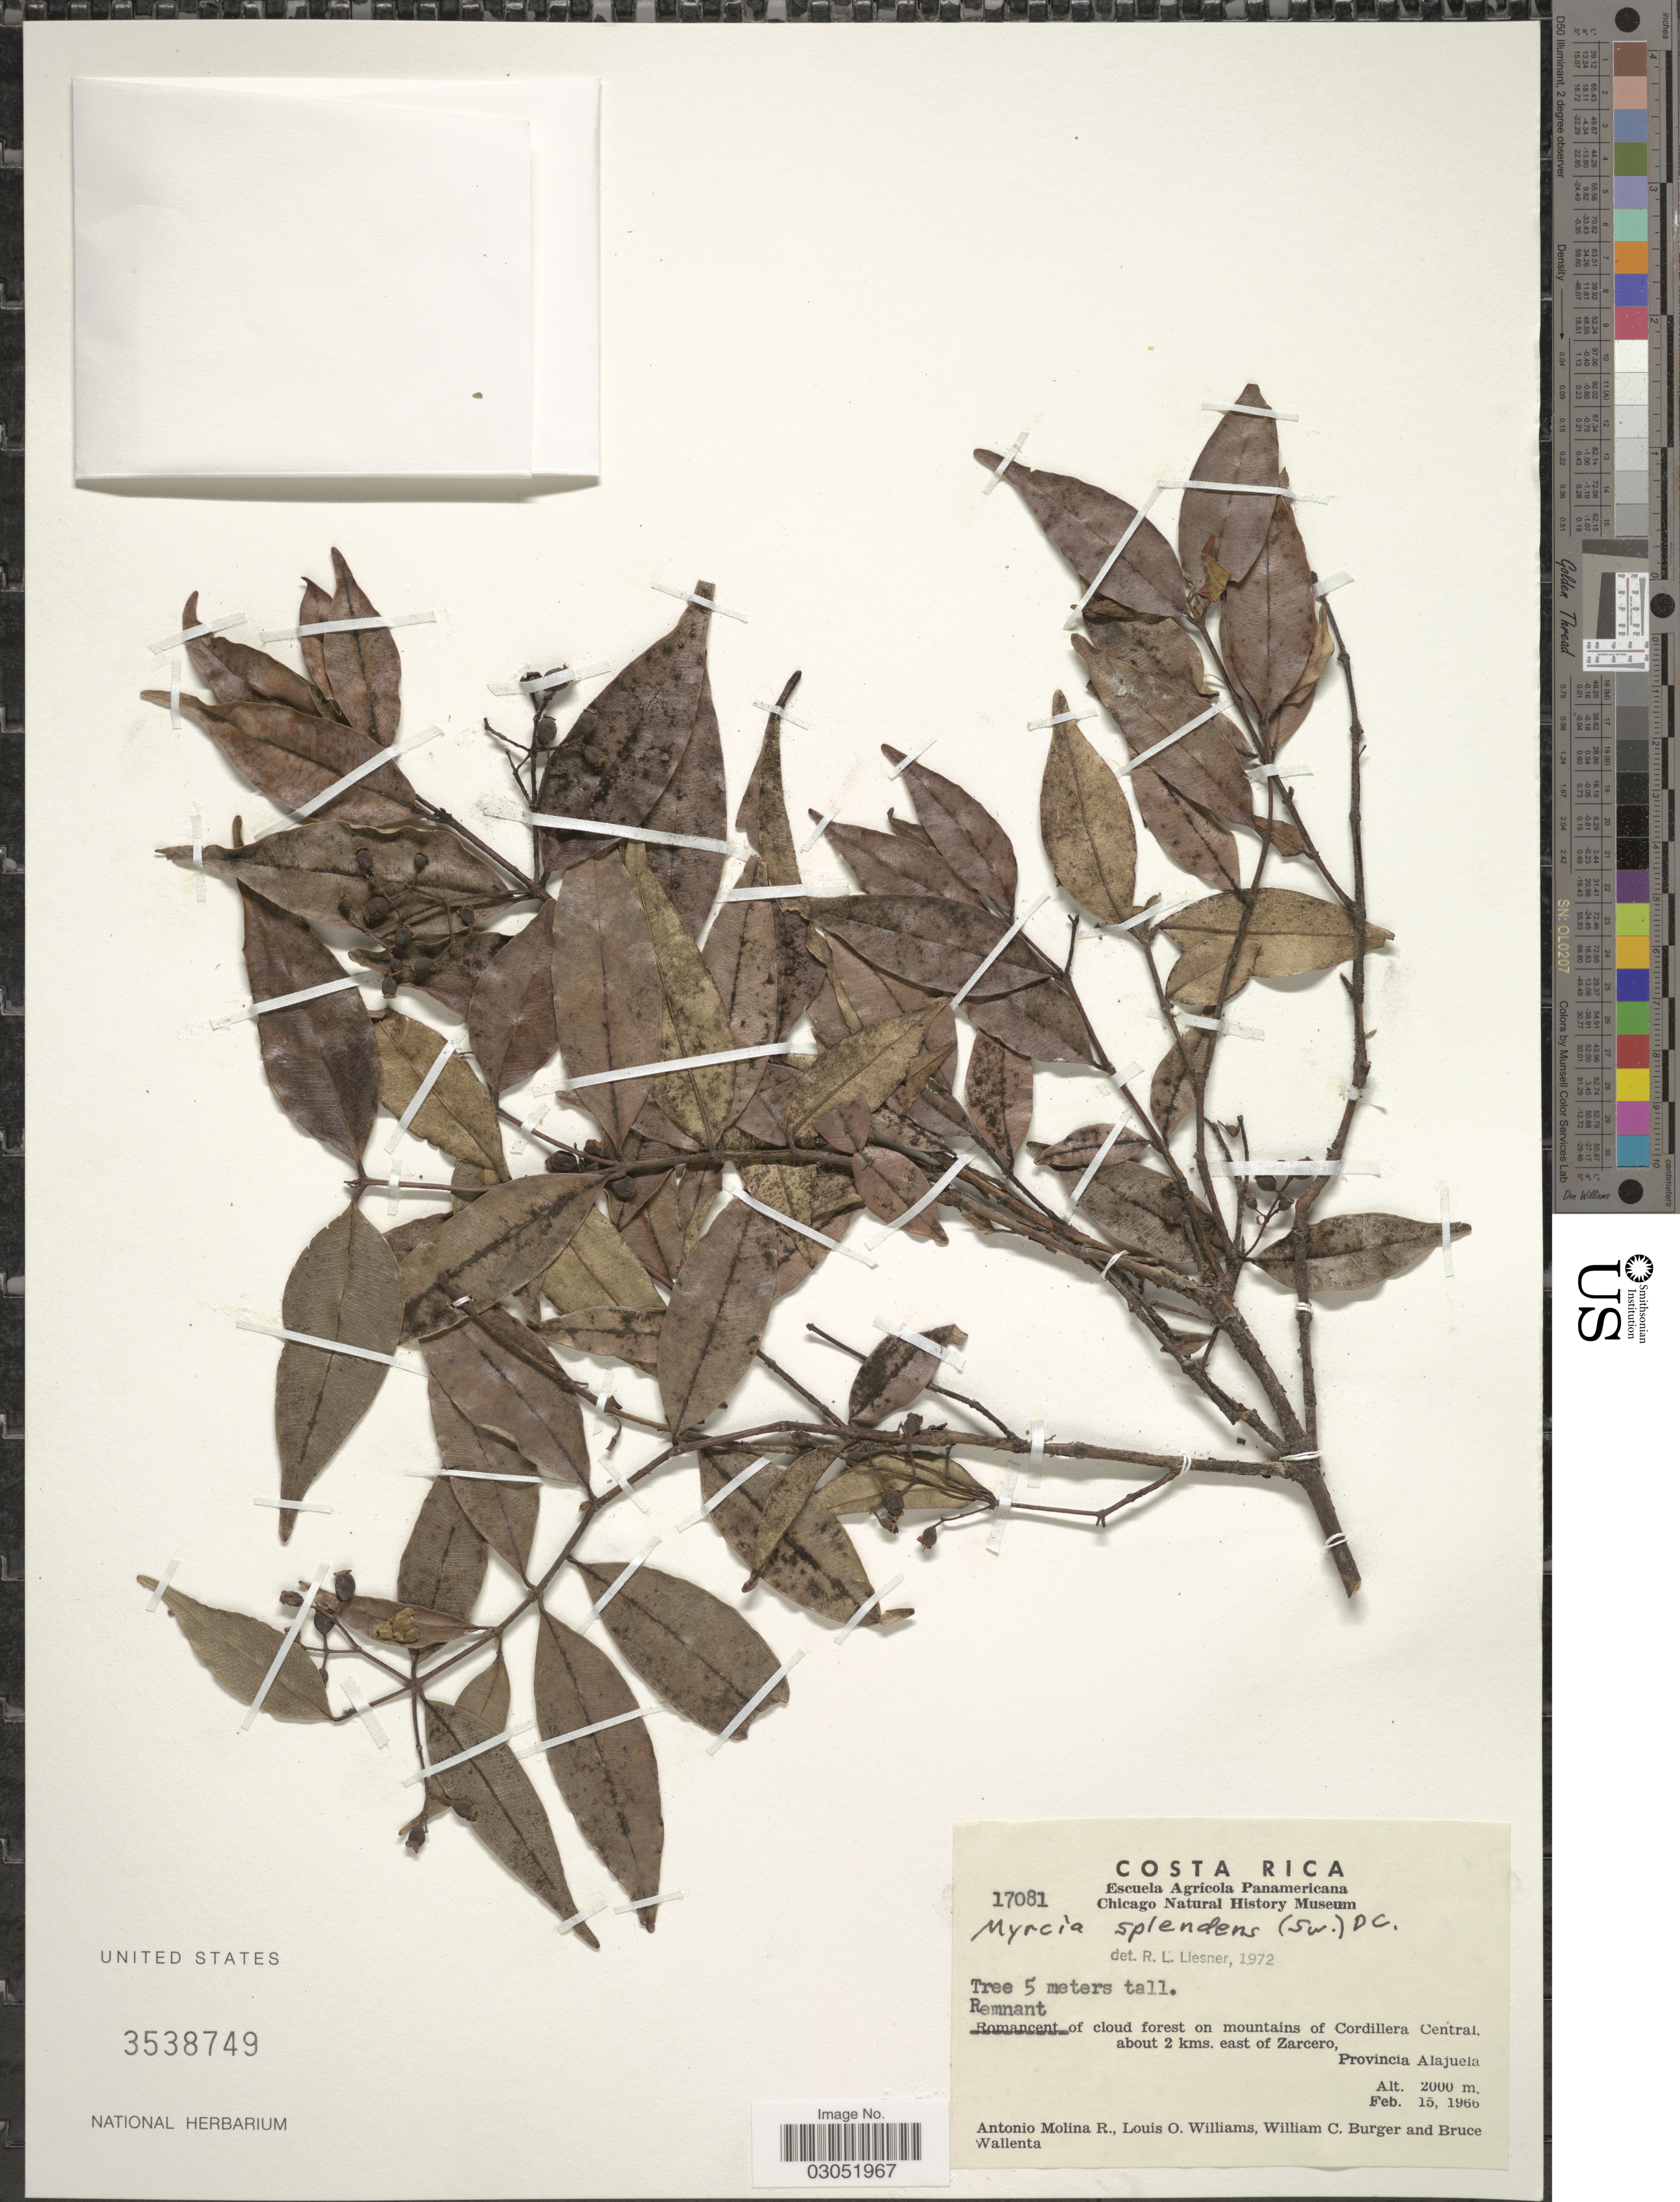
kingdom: Plantae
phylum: Tracheophyta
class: Magnoliopsida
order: Myrtales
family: Myrtaceae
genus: Myrcia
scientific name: Myrcia splendens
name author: (Sw.) DC.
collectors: A. Molina R., L. O. Williams, W. Burger & B. Wallenta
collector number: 17081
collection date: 1966-02-15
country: Costa Rica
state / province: Alajuela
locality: Remnant of cloud forest on mountains of Cordillera Central, about 2 kms. east of Zarcero.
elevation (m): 2000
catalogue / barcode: US 3538749